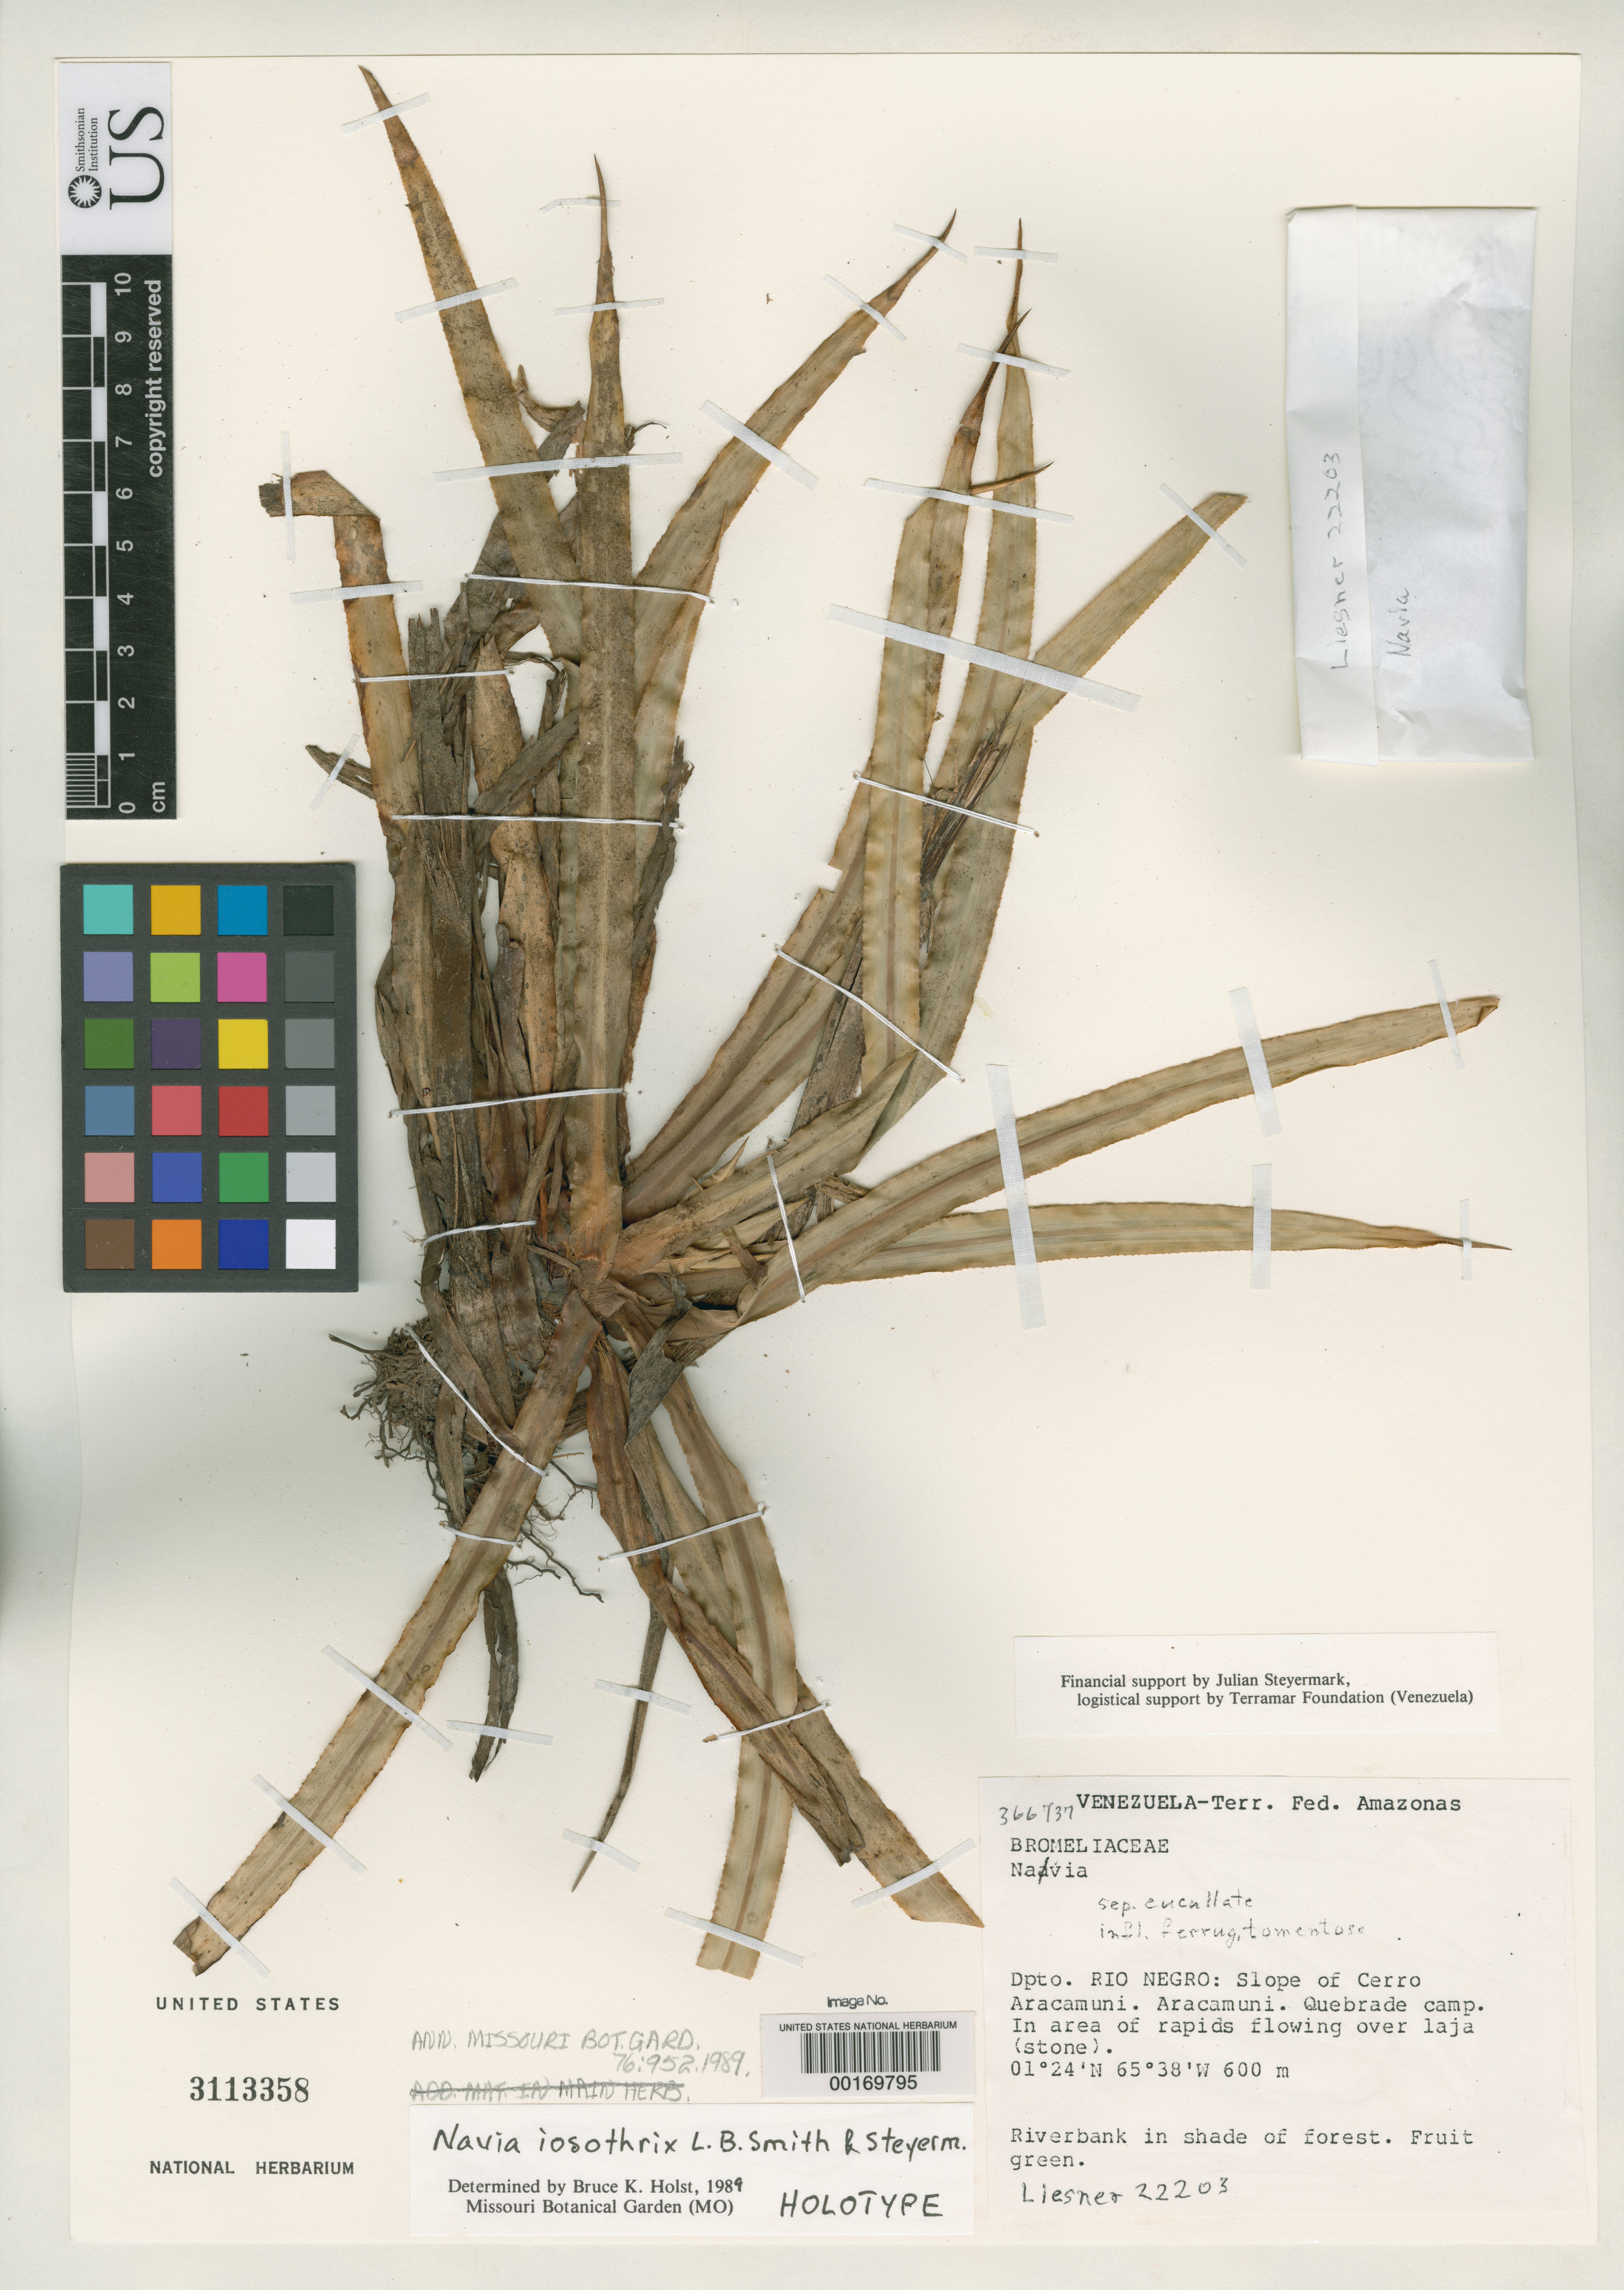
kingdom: Plantae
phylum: Tracheophyta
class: Liliopsida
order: Poales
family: Bromeliaceae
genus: Navia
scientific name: Navia iosothrix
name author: L.B. Sm. & Steyerm.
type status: Holotype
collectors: R. L. Liesner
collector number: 22203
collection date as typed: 20 Oct 1987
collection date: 1987-10-20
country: Venezuela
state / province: Amazonas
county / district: Rio Negro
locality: Summit of Cerro Aracamuni, Aracamani, Quebrada camp.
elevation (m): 600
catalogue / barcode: US 3113358